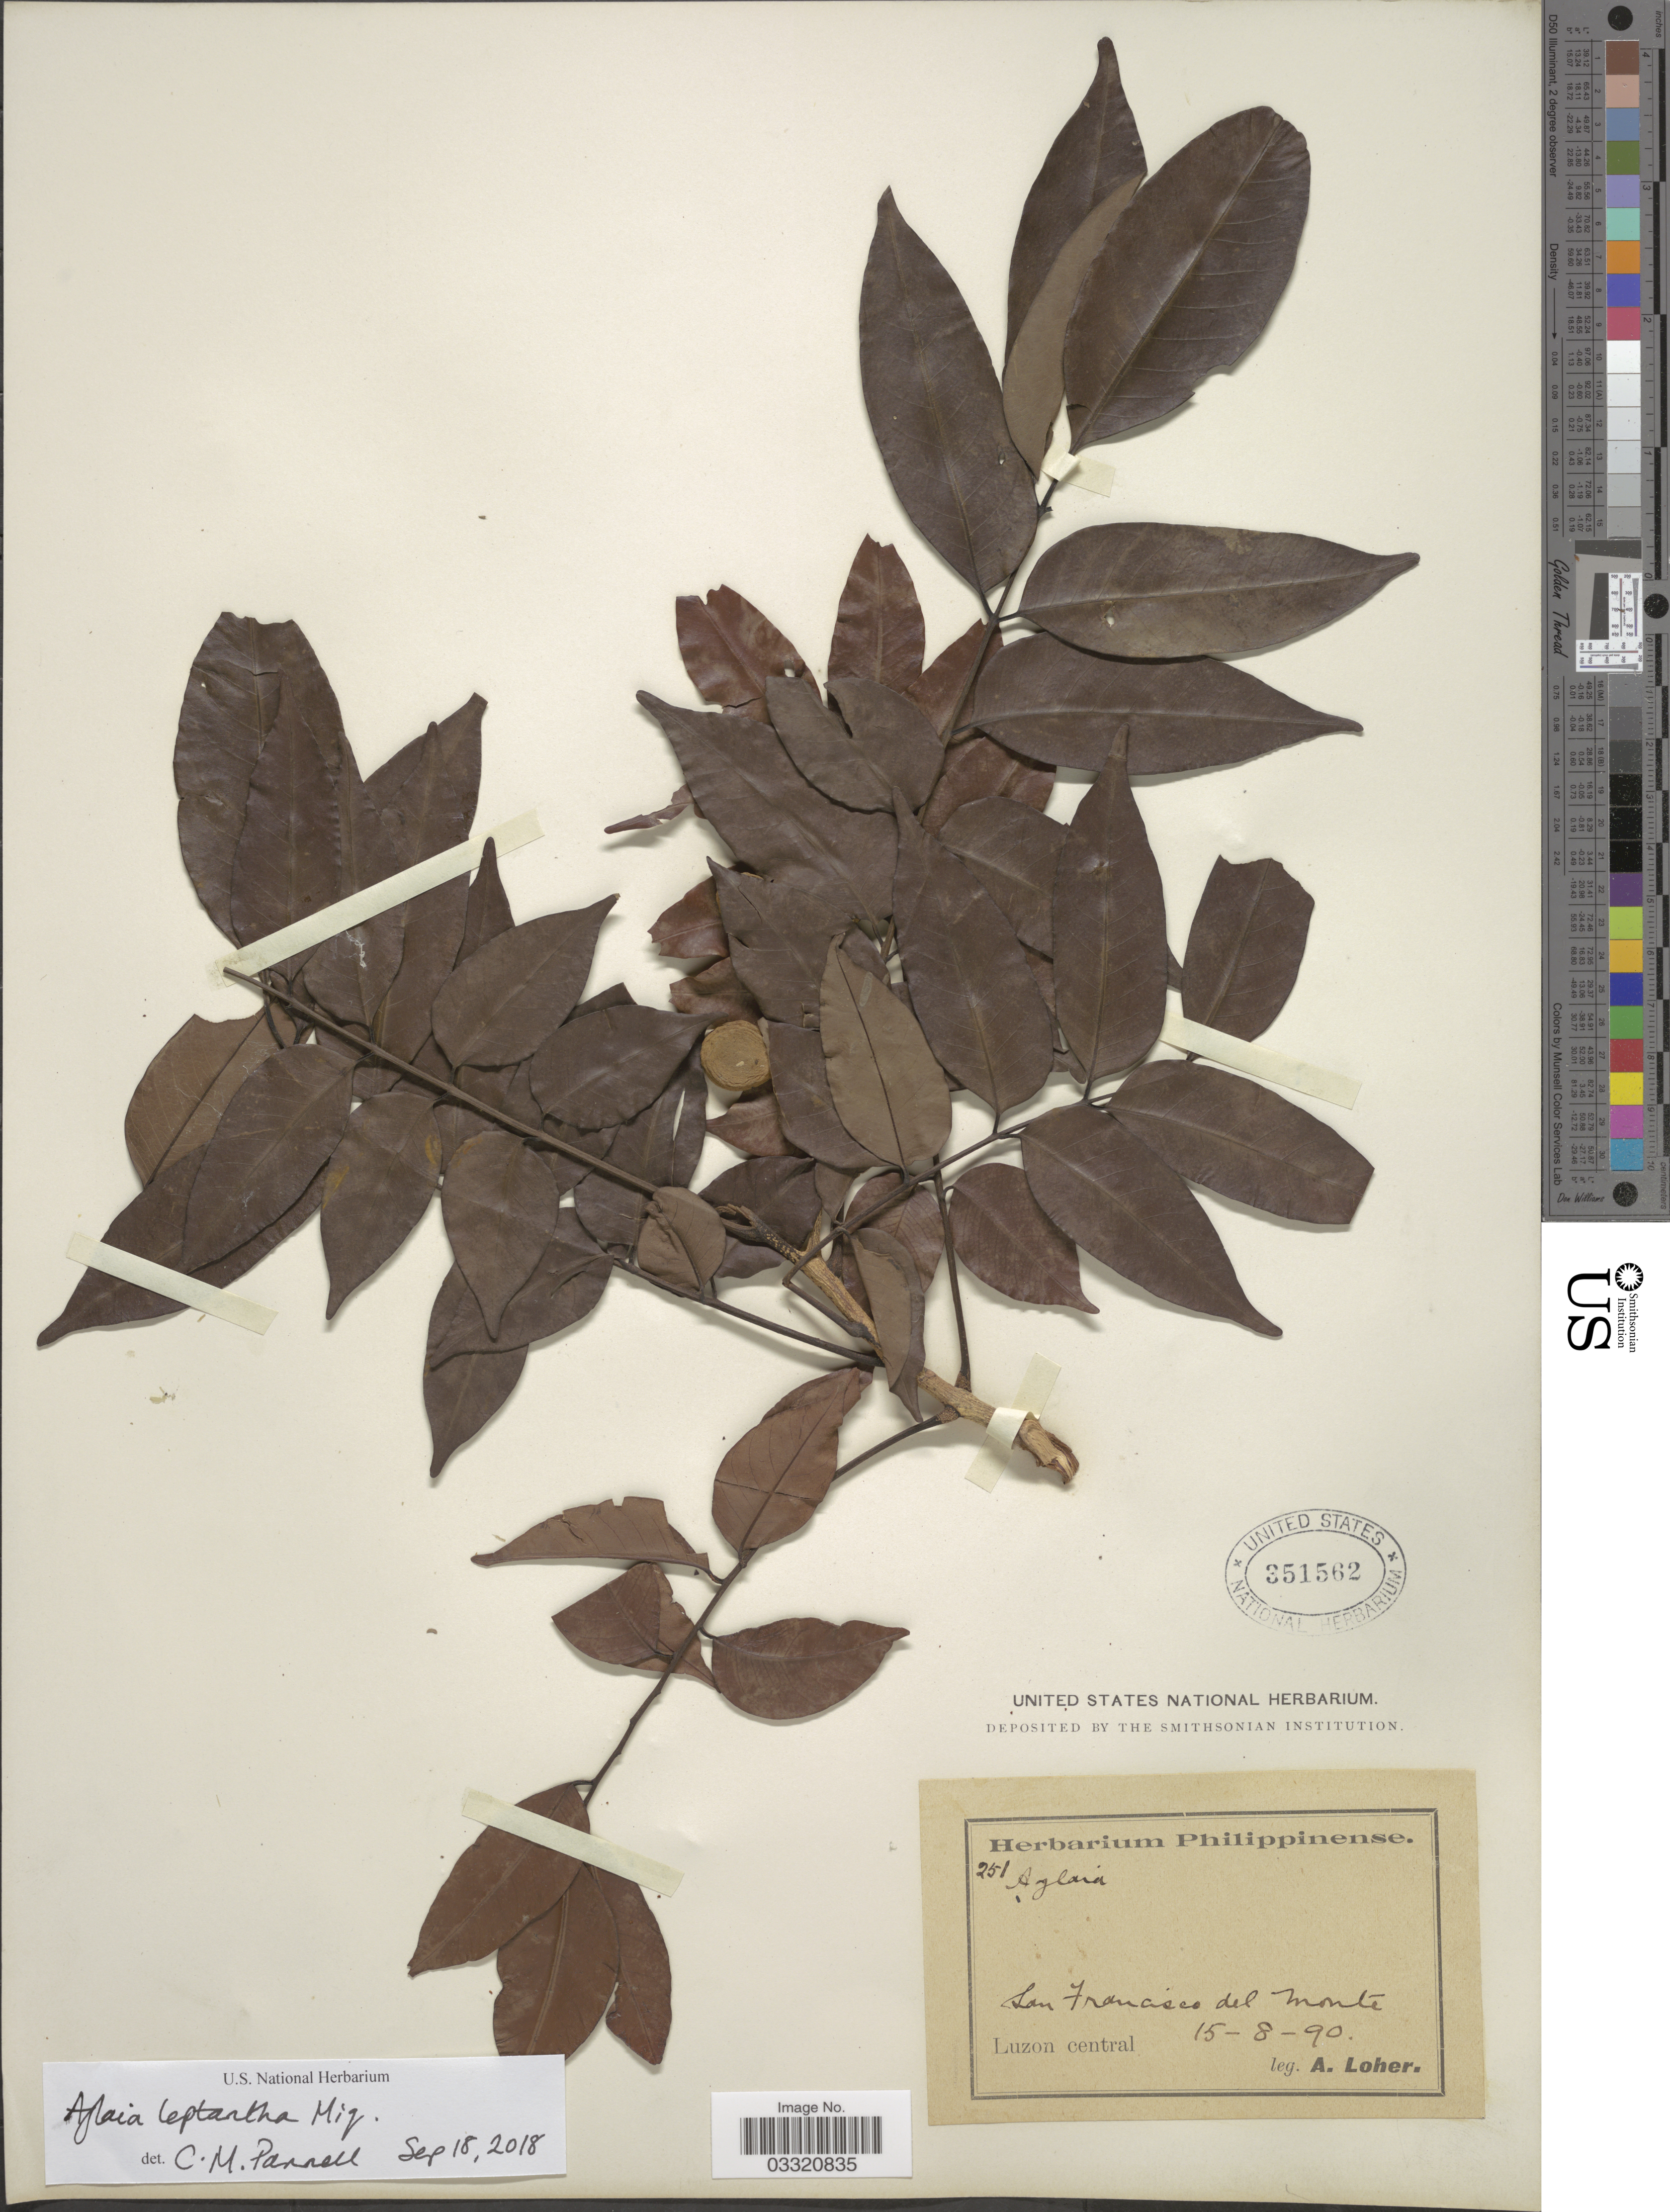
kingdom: Plantae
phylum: Tracheophyta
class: Magnoliopsida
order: Sapindales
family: Meliaceae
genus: Aglaia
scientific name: Aglaia leptantha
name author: Miq.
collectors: A. Loher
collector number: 251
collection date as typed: Transcribed d/m/y: 15/8/90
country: Philippines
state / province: Central Luzon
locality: San Francisco del Monte. Luzon central.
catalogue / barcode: US 351562